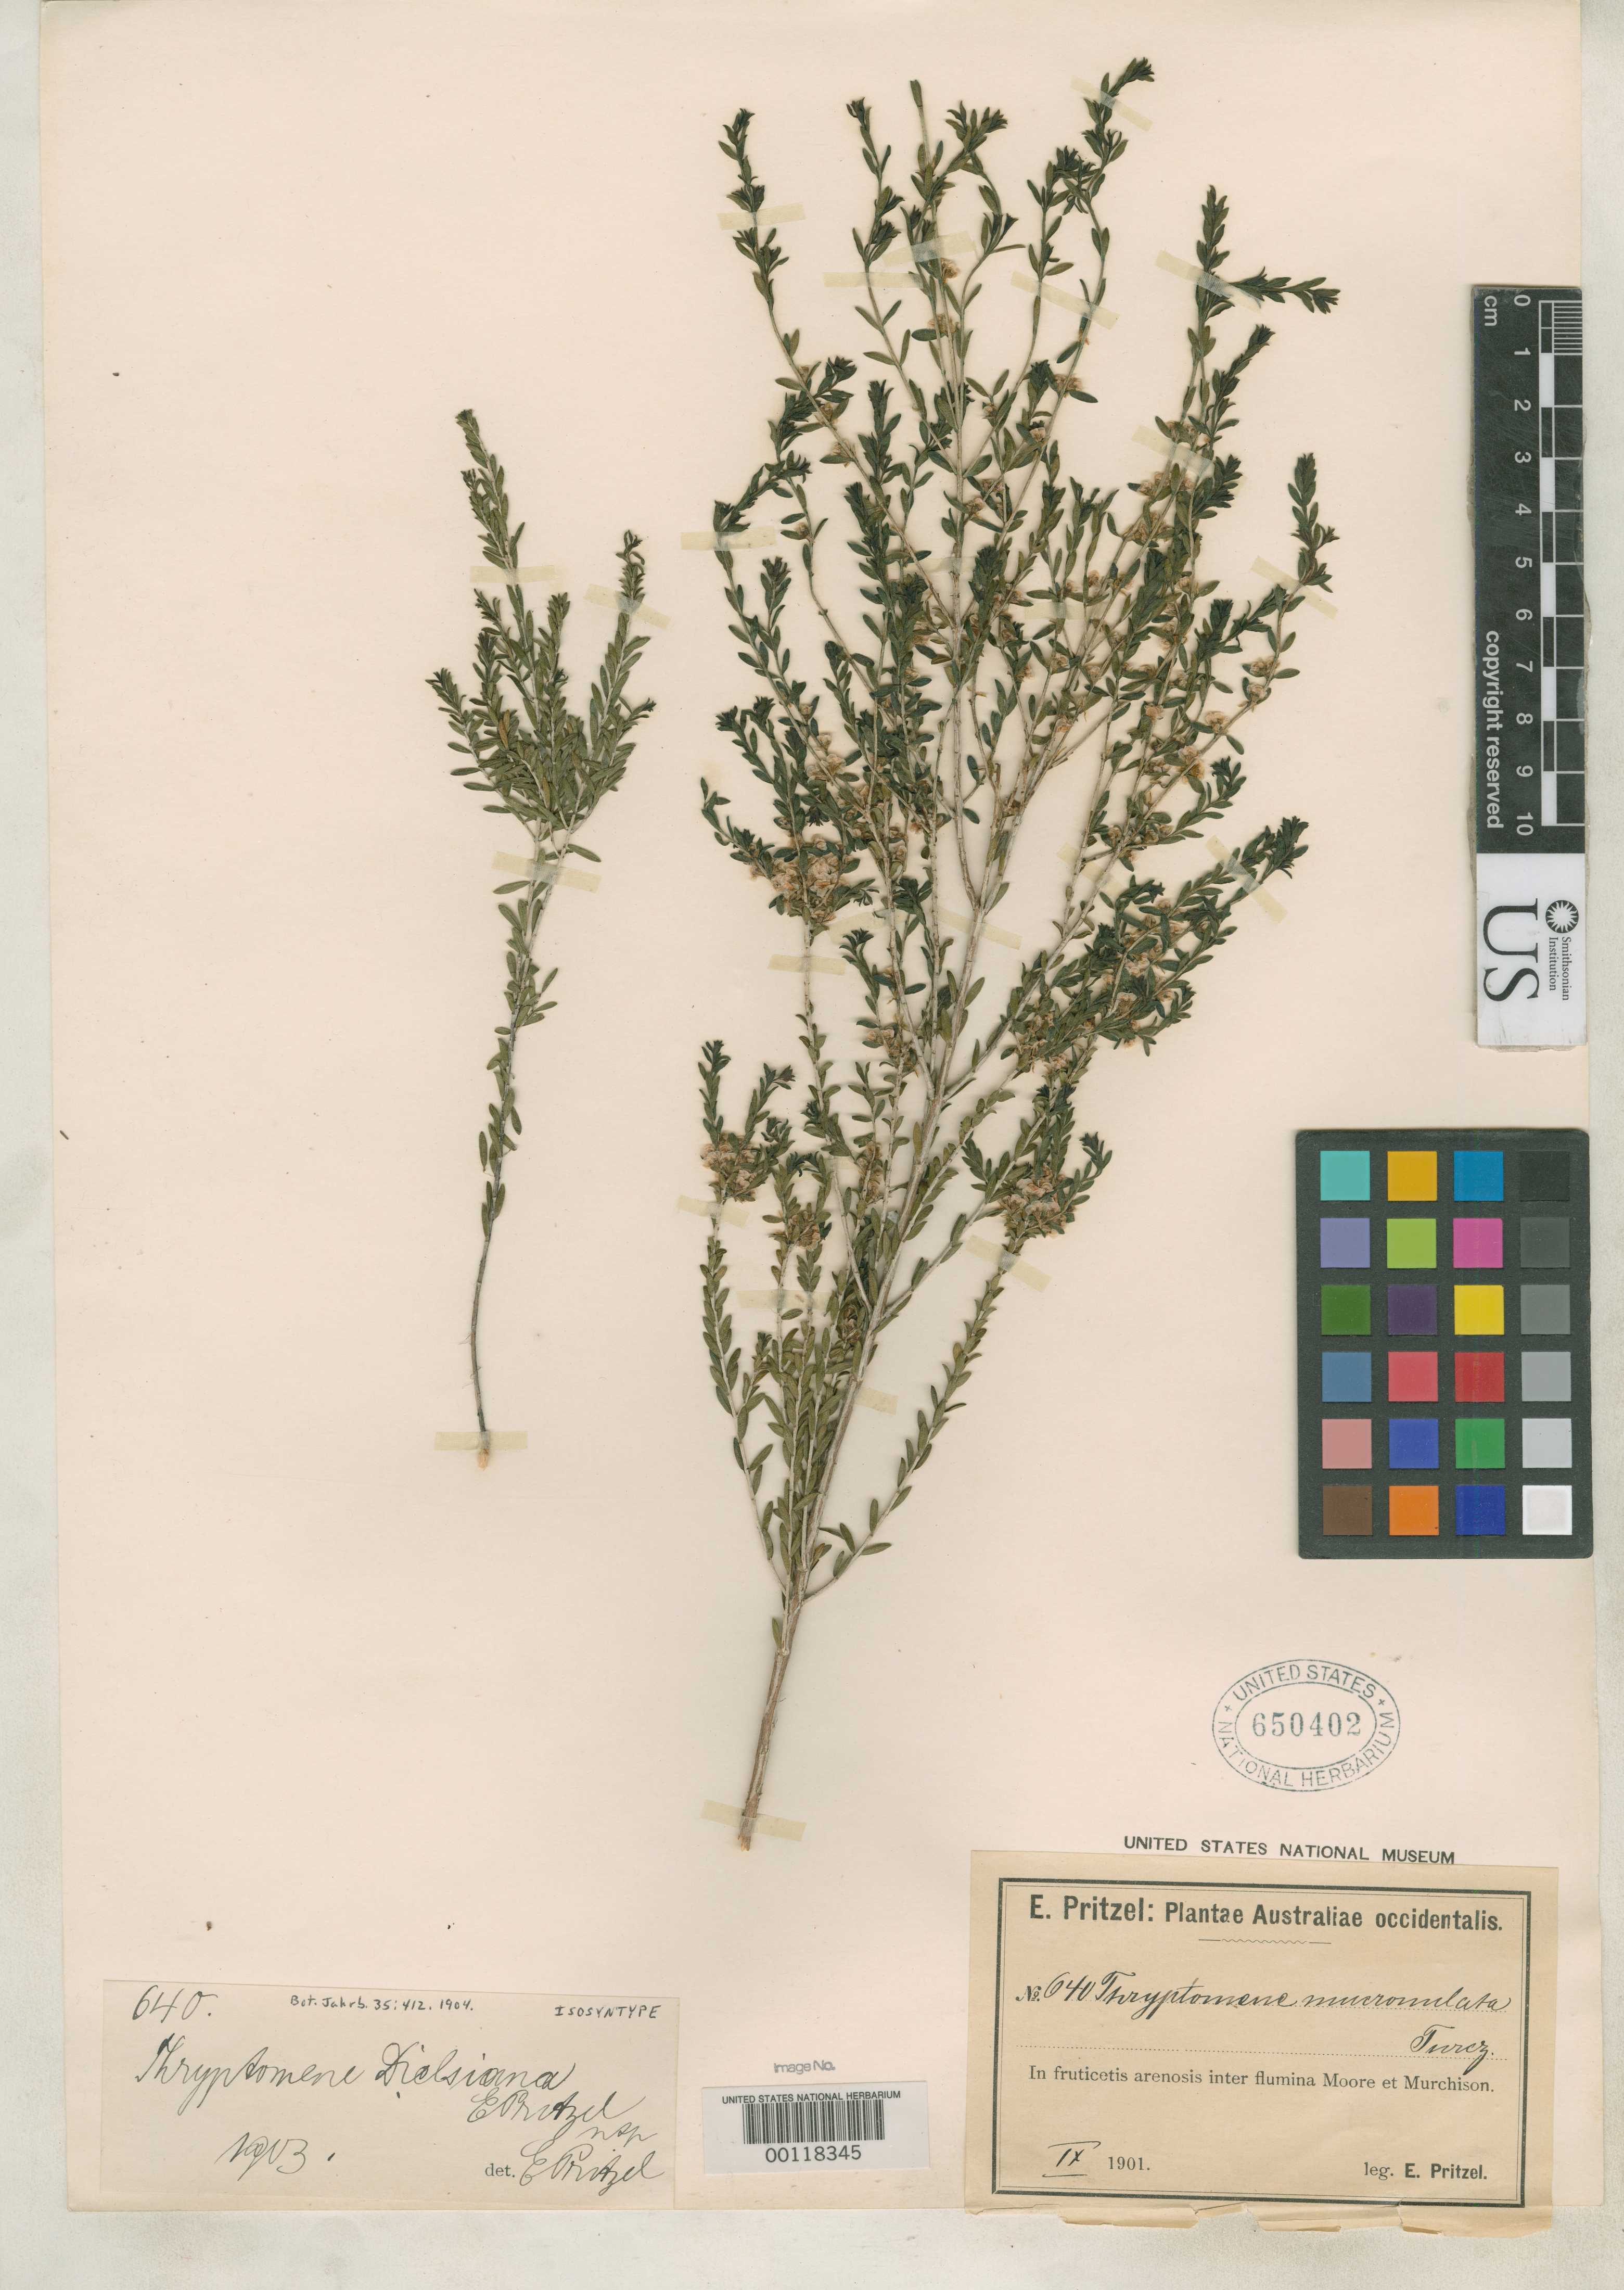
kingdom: Plantae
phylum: Tracheophyta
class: Magnoliopsida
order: Myrtales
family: Myrtaceae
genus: Thryptomene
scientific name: Thryptomene dielsiana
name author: E. Pritz.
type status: Isosyntype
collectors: E. G. Pritzel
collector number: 640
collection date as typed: Sep 1901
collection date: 1901-09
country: Australia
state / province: Western Australia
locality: Moore & Murchison.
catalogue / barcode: US 650402